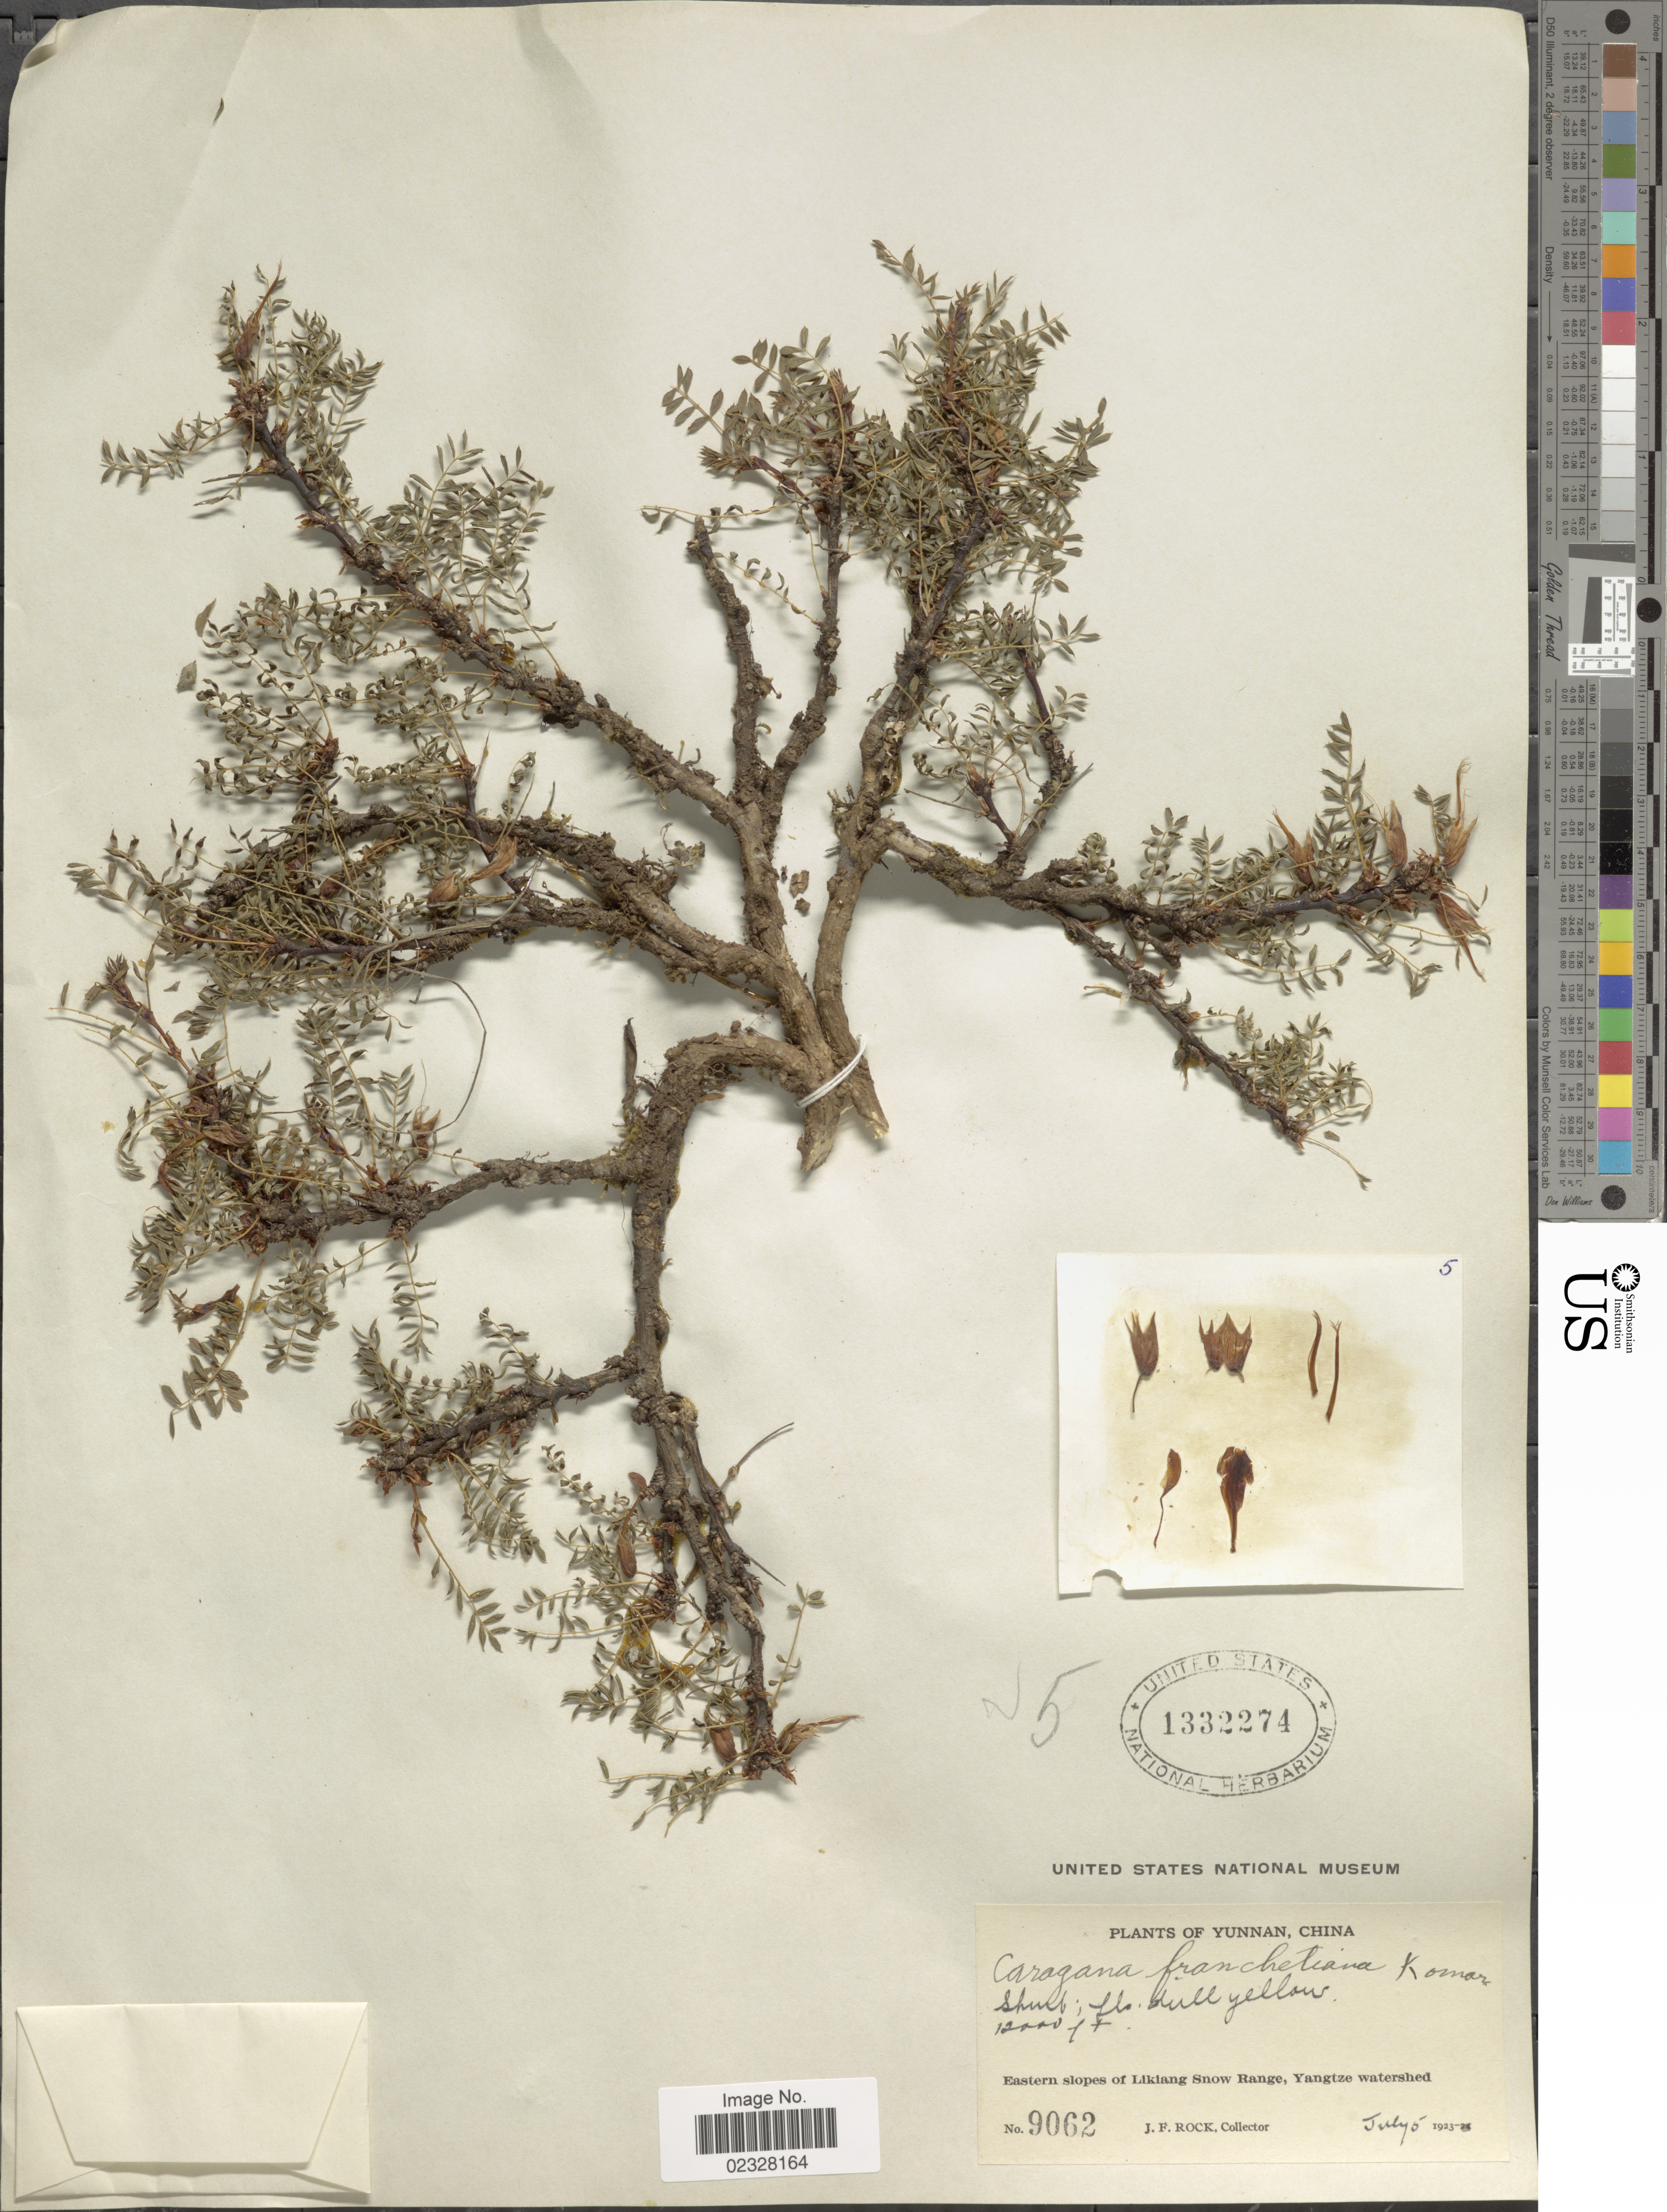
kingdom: Plantae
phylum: Tracheophyta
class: Magnoliopsida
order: Fabales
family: Fabaceae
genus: Caragana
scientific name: Caragana franchetiana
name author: Kom.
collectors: J. Rock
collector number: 9062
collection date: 1923-07-05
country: China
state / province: Yunnan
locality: Eastern slopes of Likiang Snow Range, Yangtze watershed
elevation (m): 3658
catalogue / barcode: US 1332274